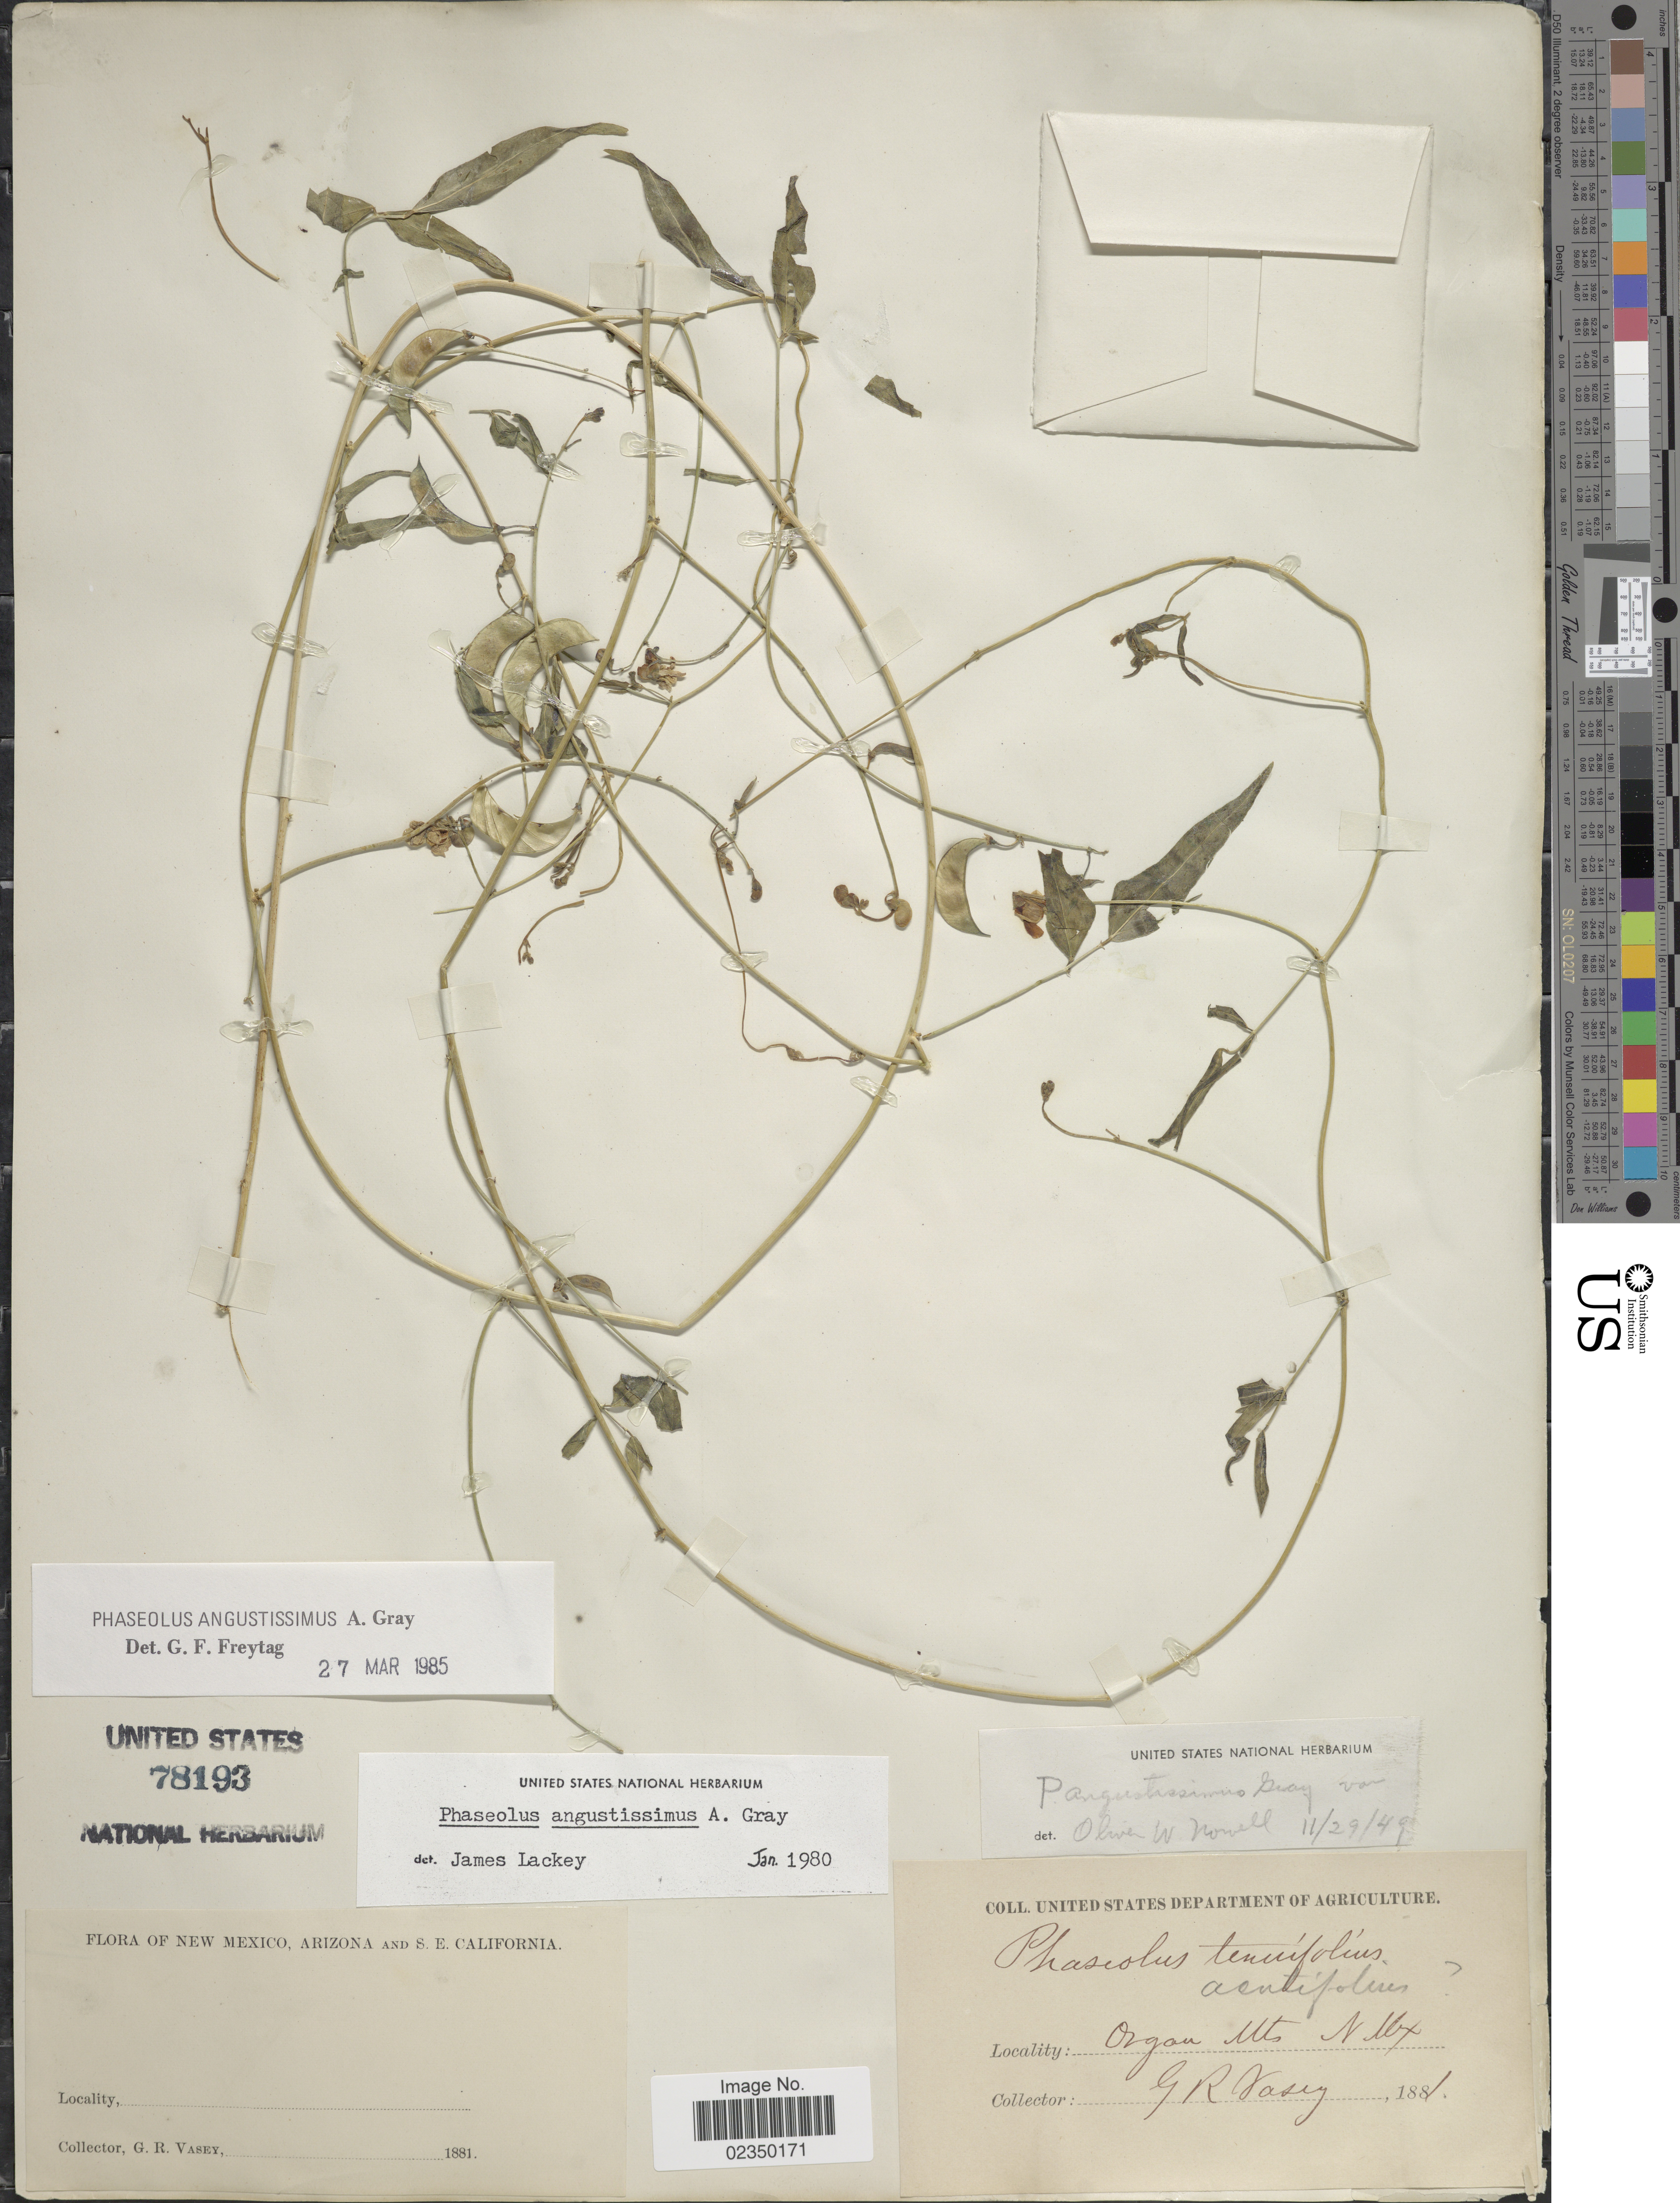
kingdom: Plantae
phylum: Tracheophyta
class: Magnoliopsida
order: Fabales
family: Fabaceae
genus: Phaseolus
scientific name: Phaseolus angustissimus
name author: A. Gray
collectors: G. R. Vasey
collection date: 1881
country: United States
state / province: New Mexico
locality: Organ Mts.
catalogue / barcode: US 78193